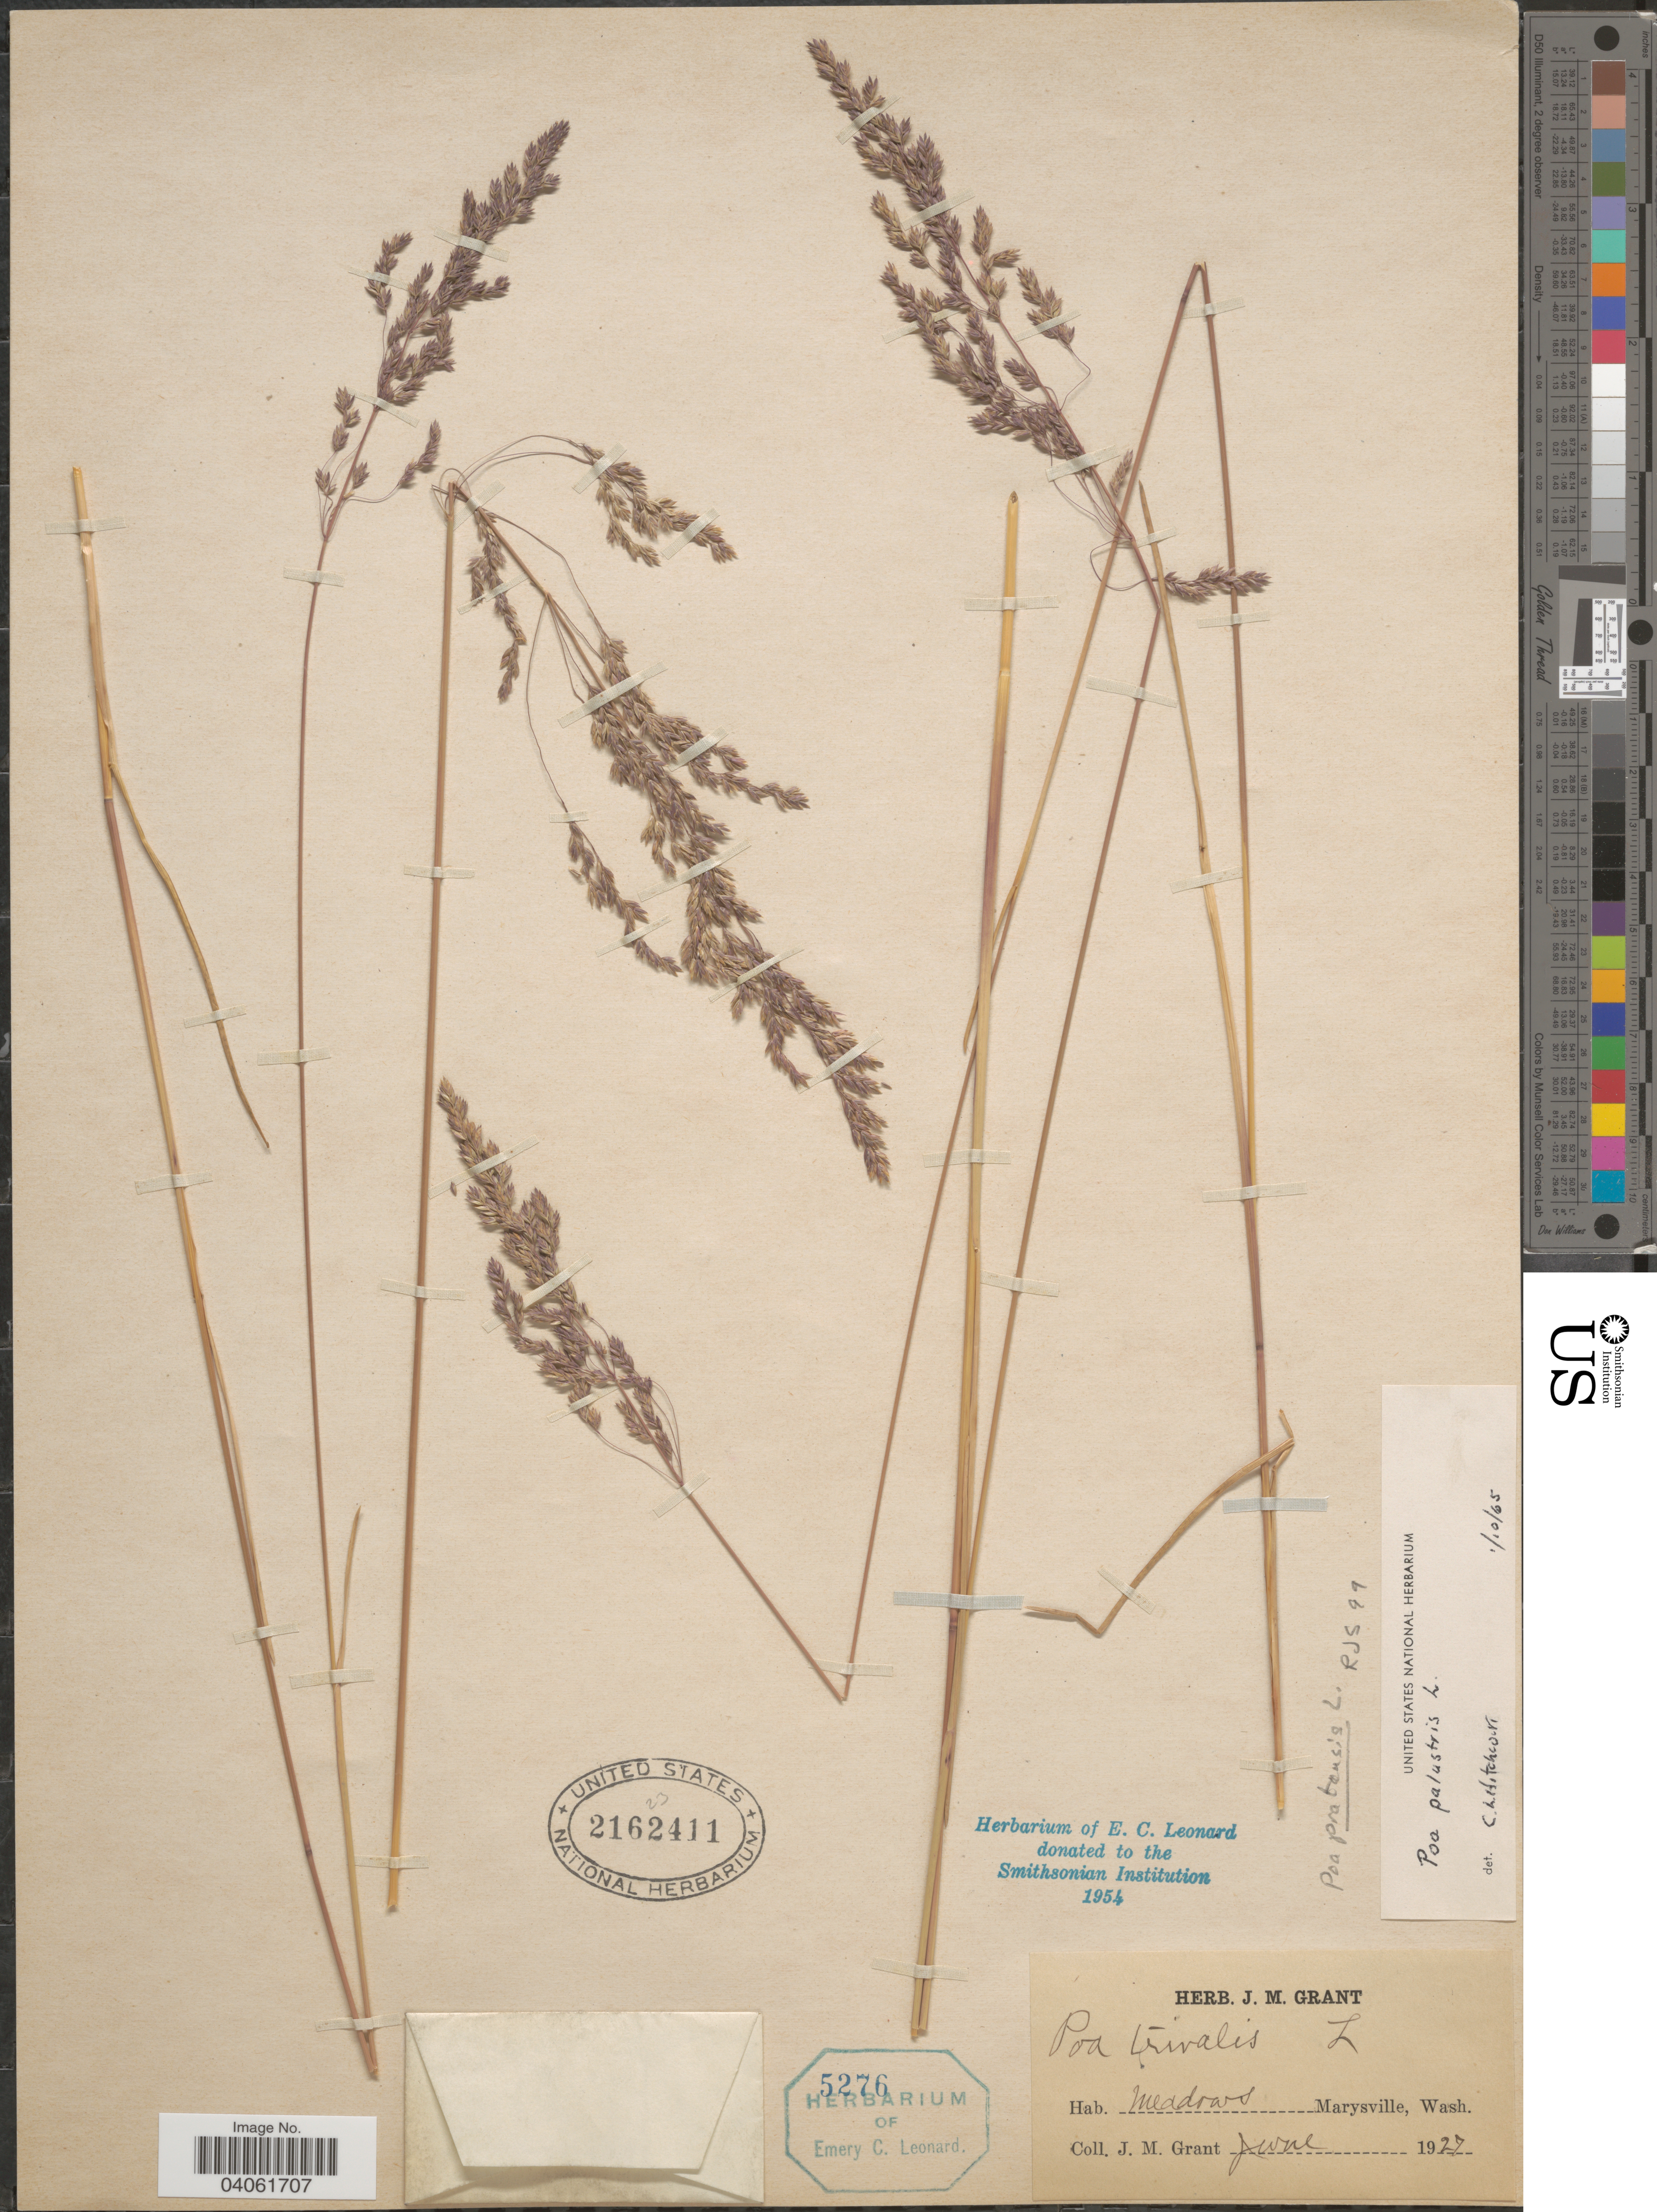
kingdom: Plantae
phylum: Tracheophyta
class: Liliopsida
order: Poales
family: Poaceae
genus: Poa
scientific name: Poa pratensis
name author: L.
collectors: J. M. Grant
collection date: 1927-06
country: United States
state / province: Washington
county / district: Snohomish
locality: Meadows Marysville.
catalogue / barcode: US 2162411